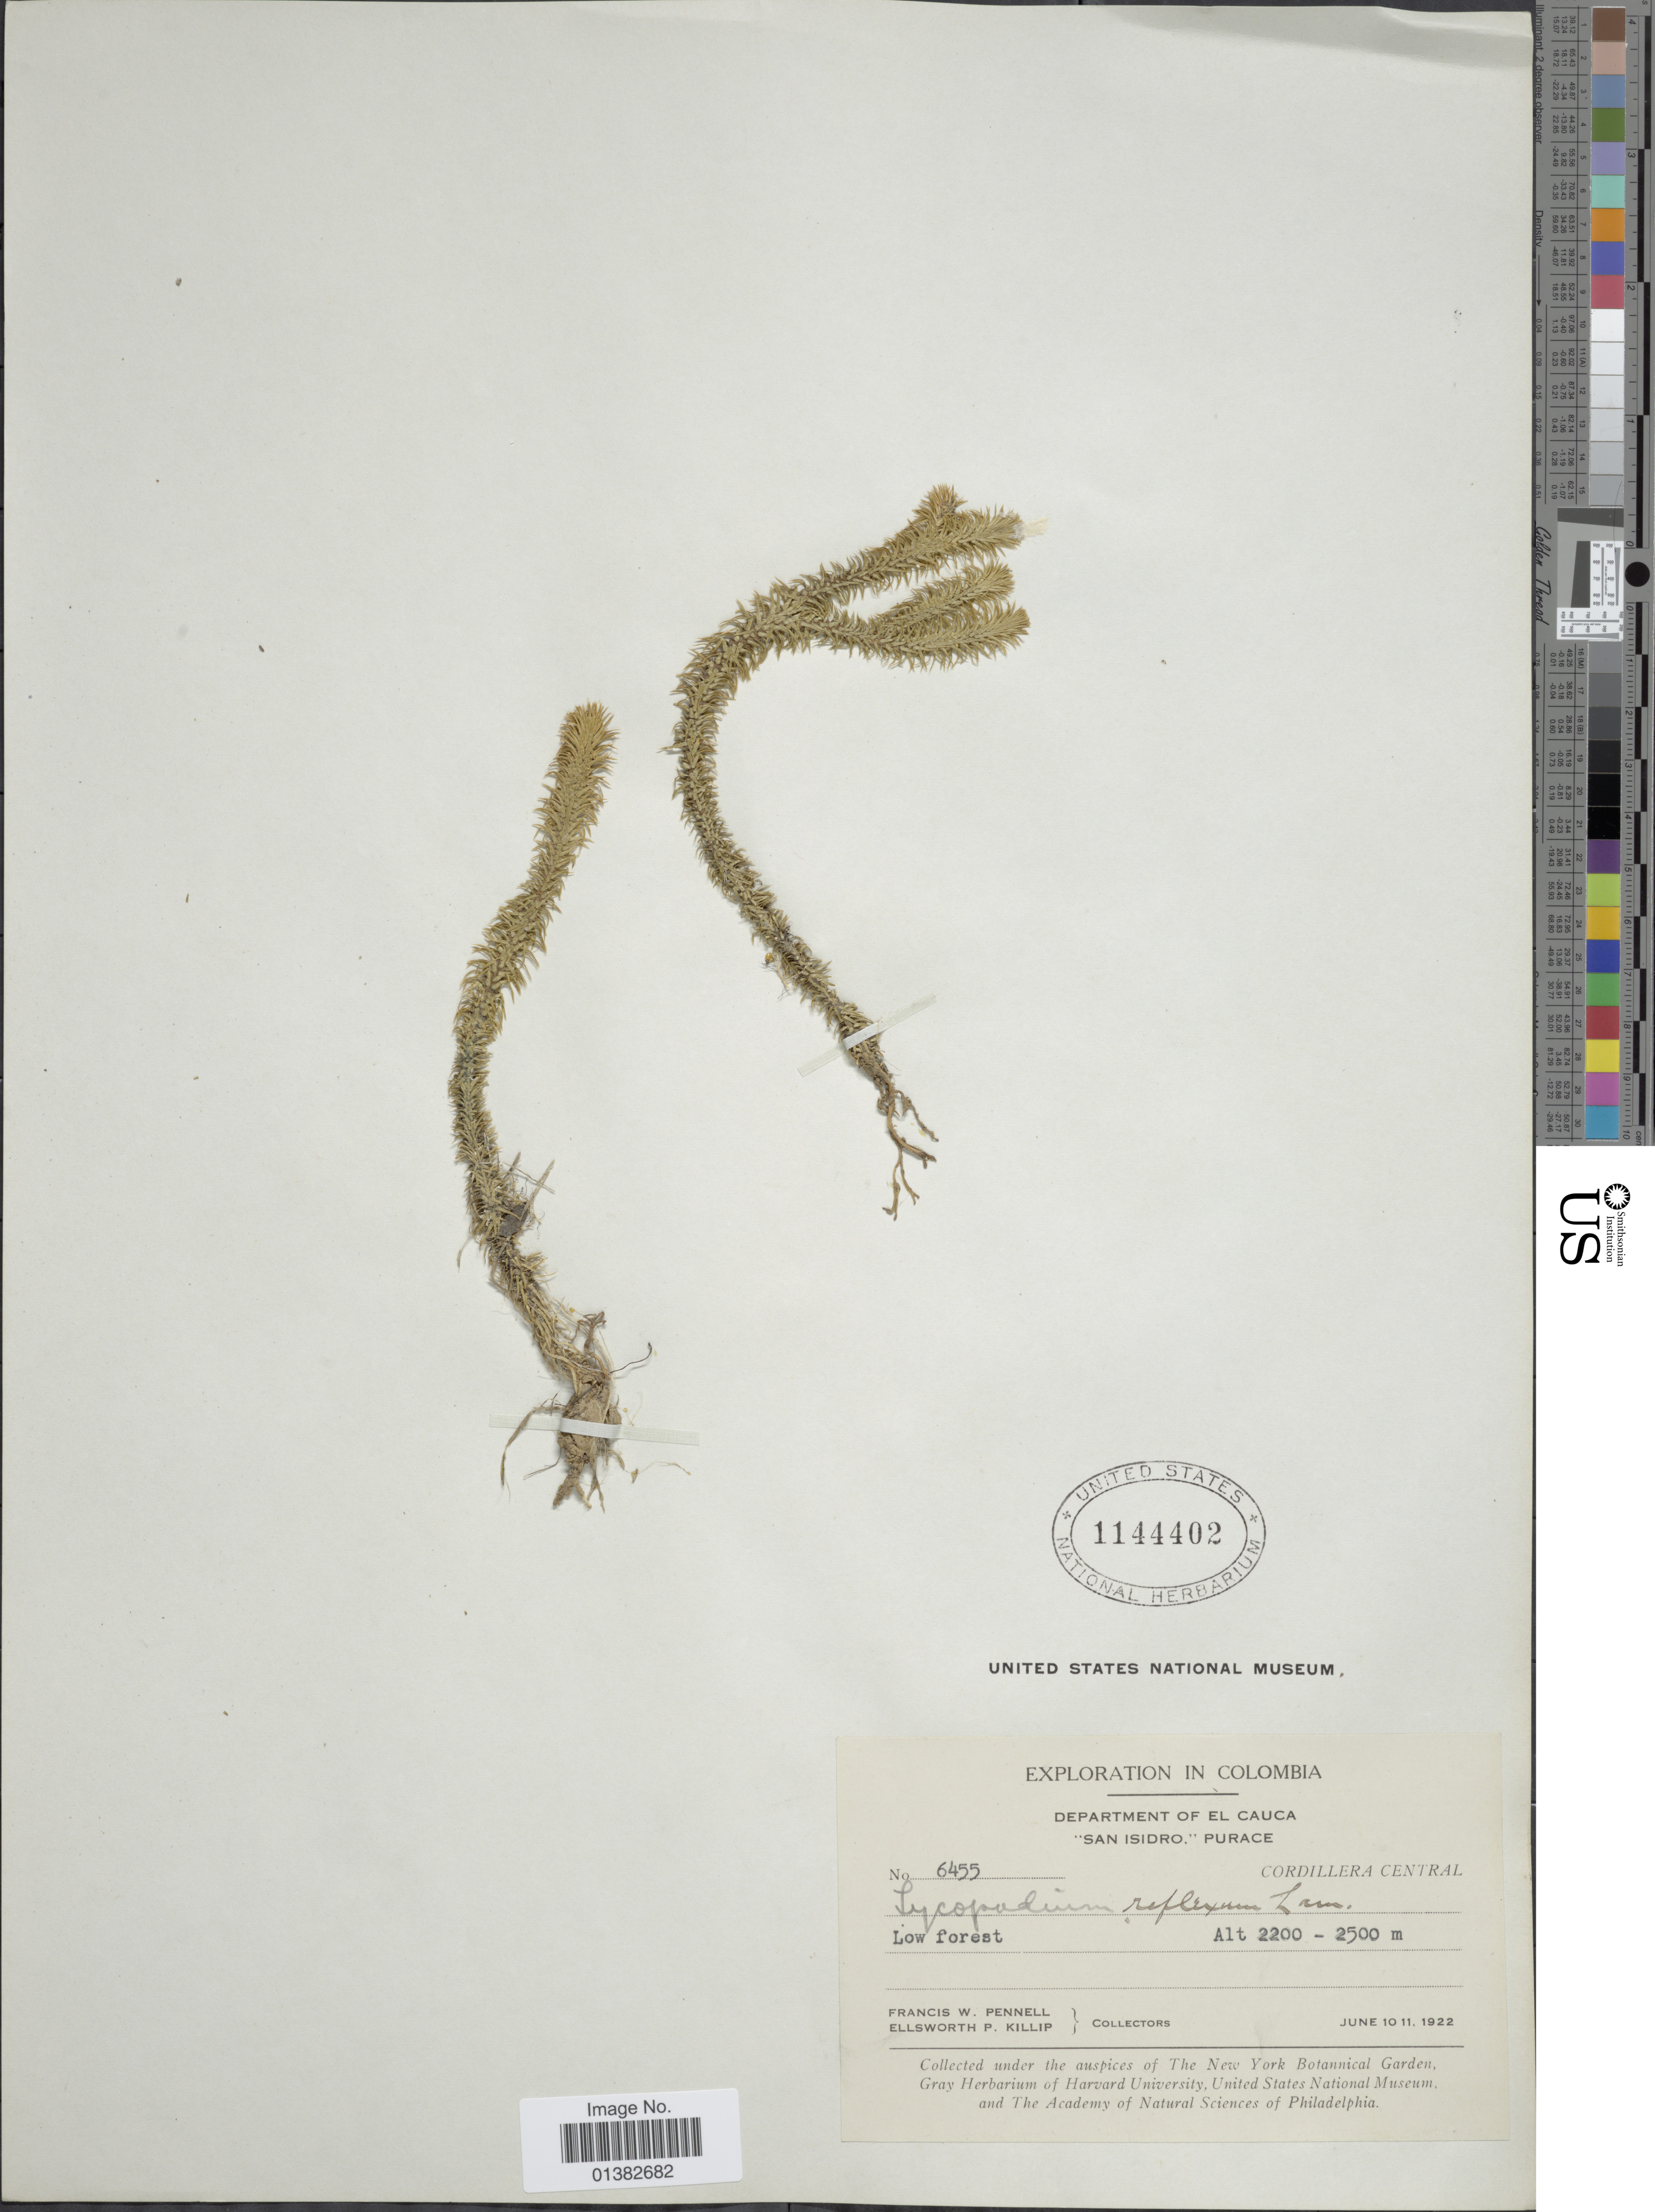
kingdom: Plantae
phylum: Tracheophyta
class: Lycopodiopsida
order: Lycopodiales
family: Lycopodiaceae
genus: Phlegmariurus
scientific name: Phlegmariurus reflexus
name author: (Lam.) B. Øllg.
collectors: F. W. Pennell & E. P. Killip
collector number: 6455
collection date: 1922-06-10/1922-06-11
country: Colombia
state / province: Cauca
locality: San Isidro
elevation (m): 2200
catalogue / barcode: US 1144402